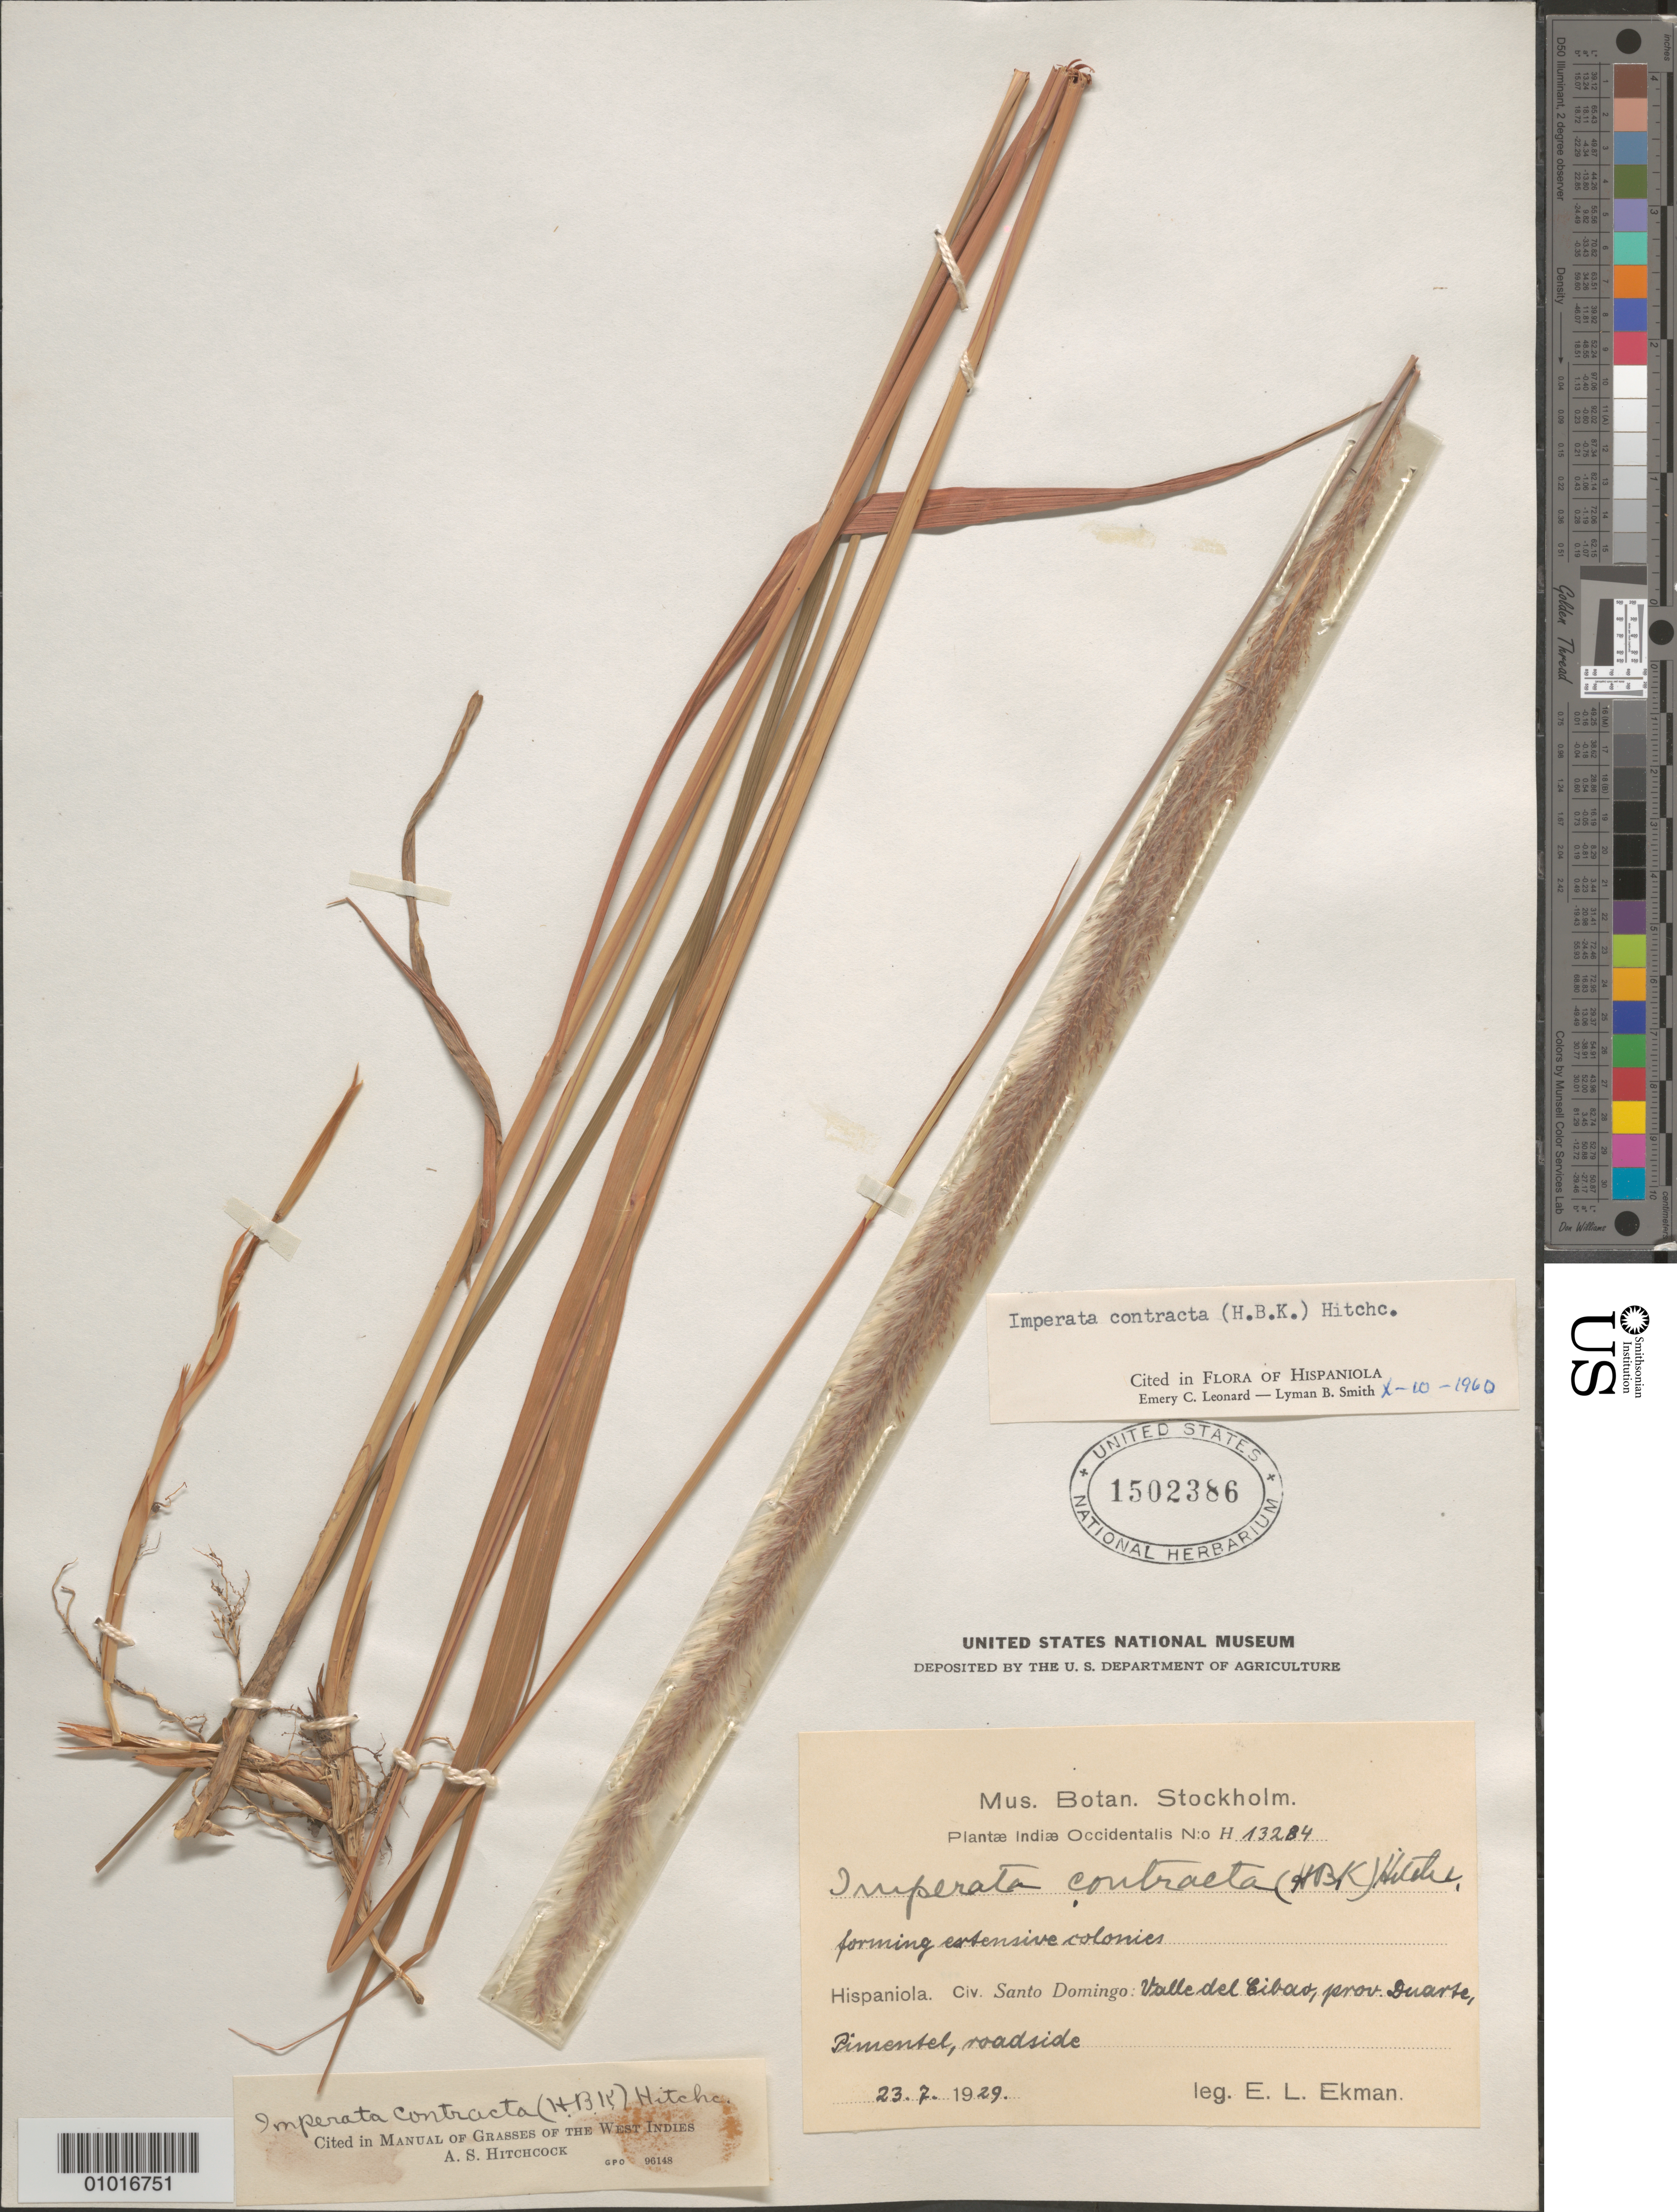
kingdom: Plantae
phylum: Tracheophyta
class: Liliopsida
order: Poales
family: Poaceae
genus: Imperata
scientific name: Imperata contracta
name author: (Kunth) Hitchc.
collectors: E. L. Ekman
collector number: H 13284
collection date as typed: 23 Jul 1929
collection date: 1929-07-23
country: Dominican Republic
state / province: Duarte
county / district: Santo Domingo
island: Hispaniola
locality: Valle del Cibao, Pemental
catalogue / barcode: US 1502386